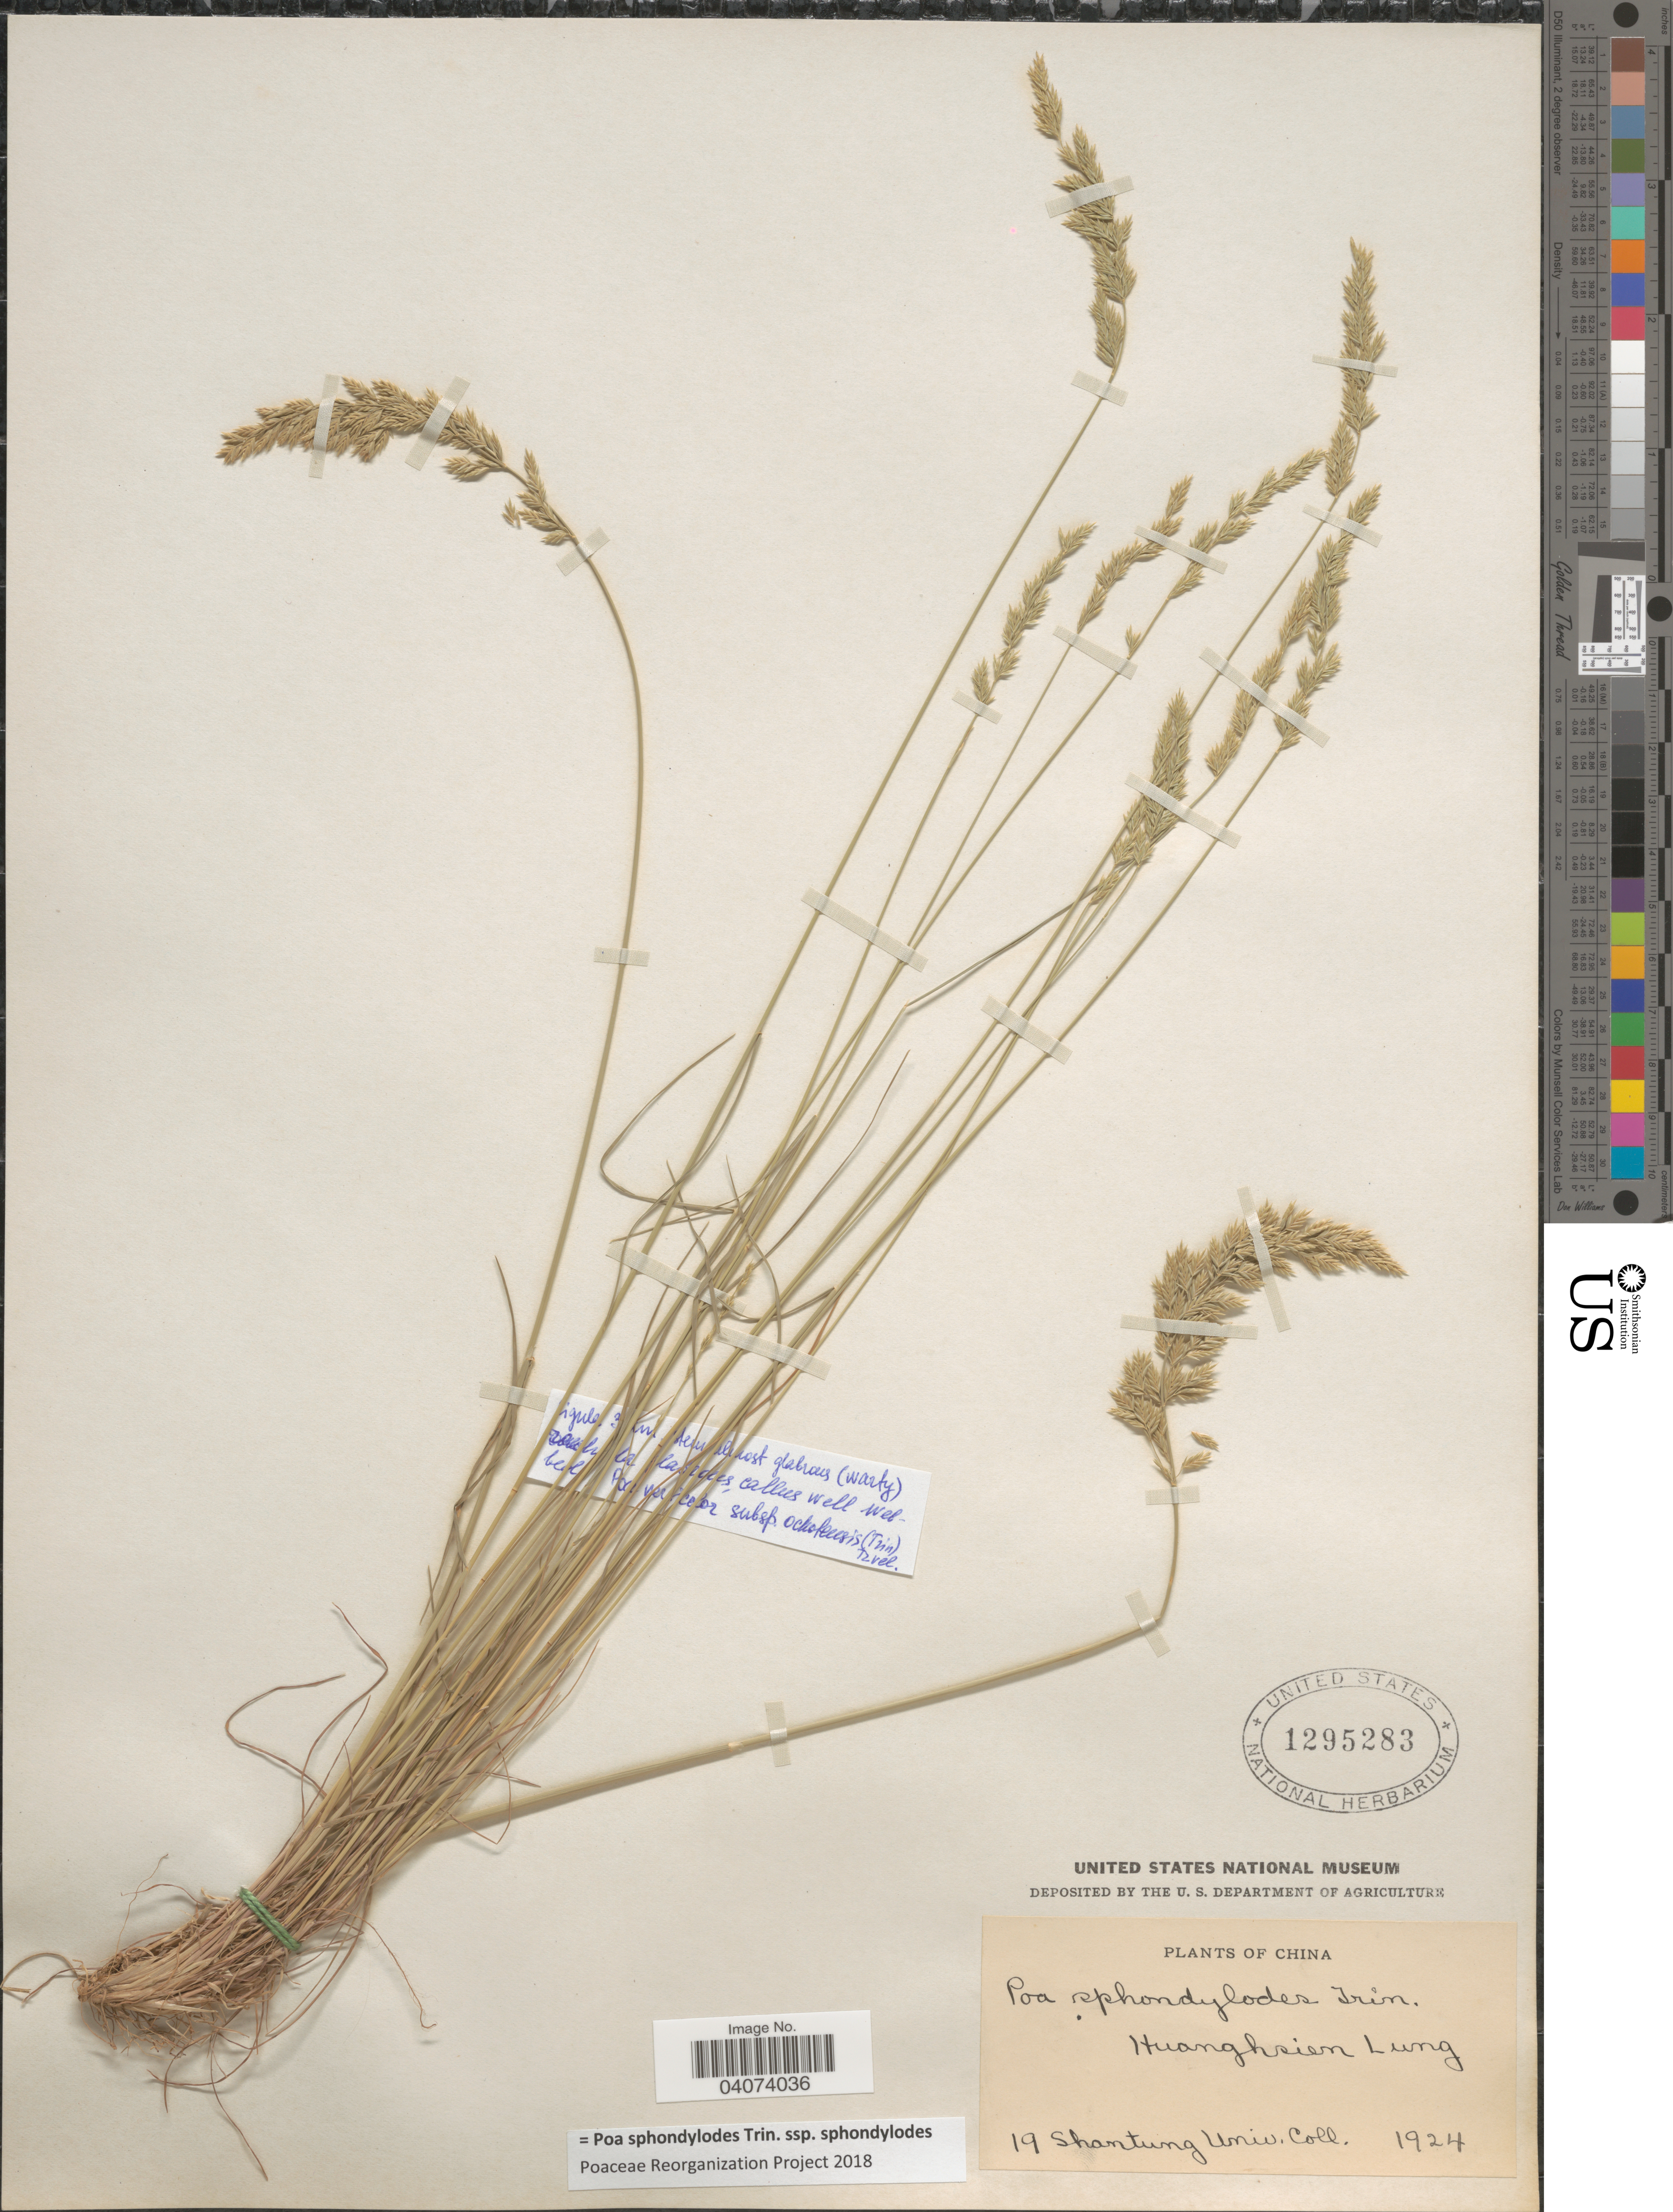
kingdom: Plantae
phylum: Tracheophyta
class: Liliopsida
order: Poales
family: Poaceae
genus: Poa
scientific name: Poa sphondylodes subsp. sphondylodes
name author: Trin.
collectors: Shantung University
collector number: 19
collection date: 1924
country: China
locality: Huanghsien Lung.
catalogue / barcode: US 1295283